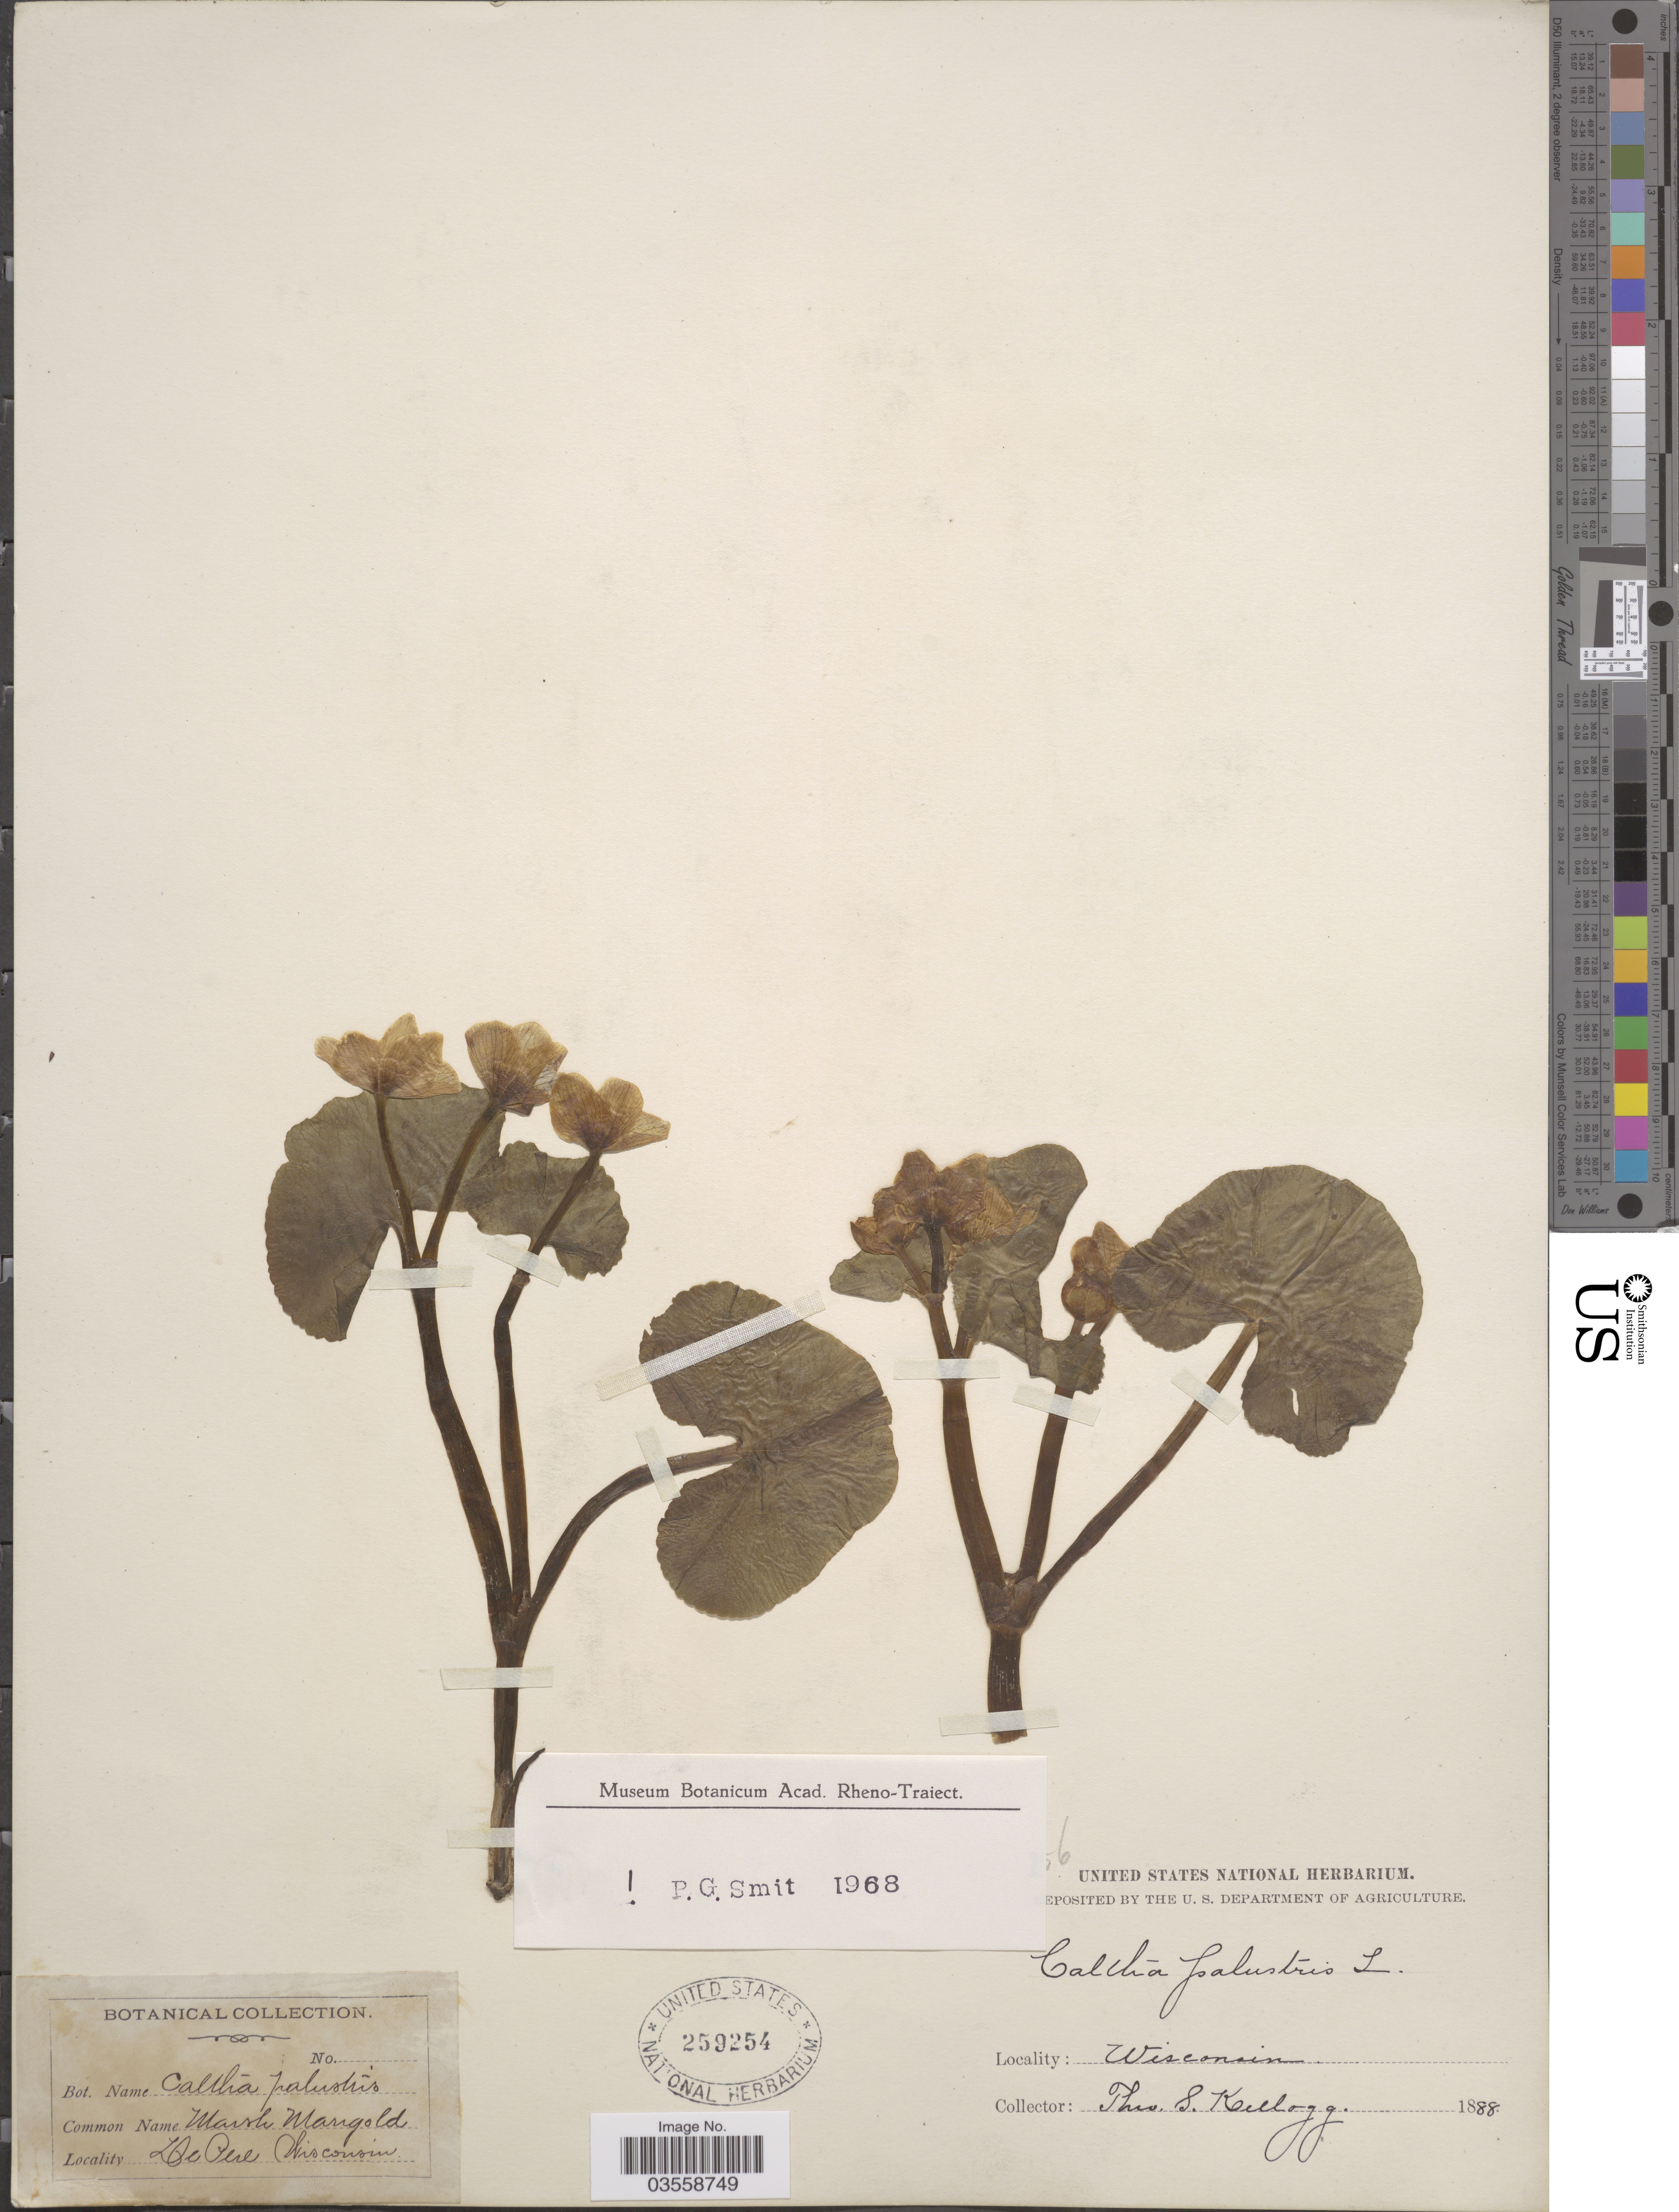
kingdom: Plantae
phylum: Tracheophyta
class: Magnoliopsida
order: Ranunculales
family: Ranunculaceae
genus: Caltha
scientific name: Caltha palustris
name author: L.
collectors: T. S. Kellogg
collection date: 1888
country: United States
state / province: Wisconsin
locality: De Pere.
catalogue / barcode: US 259254